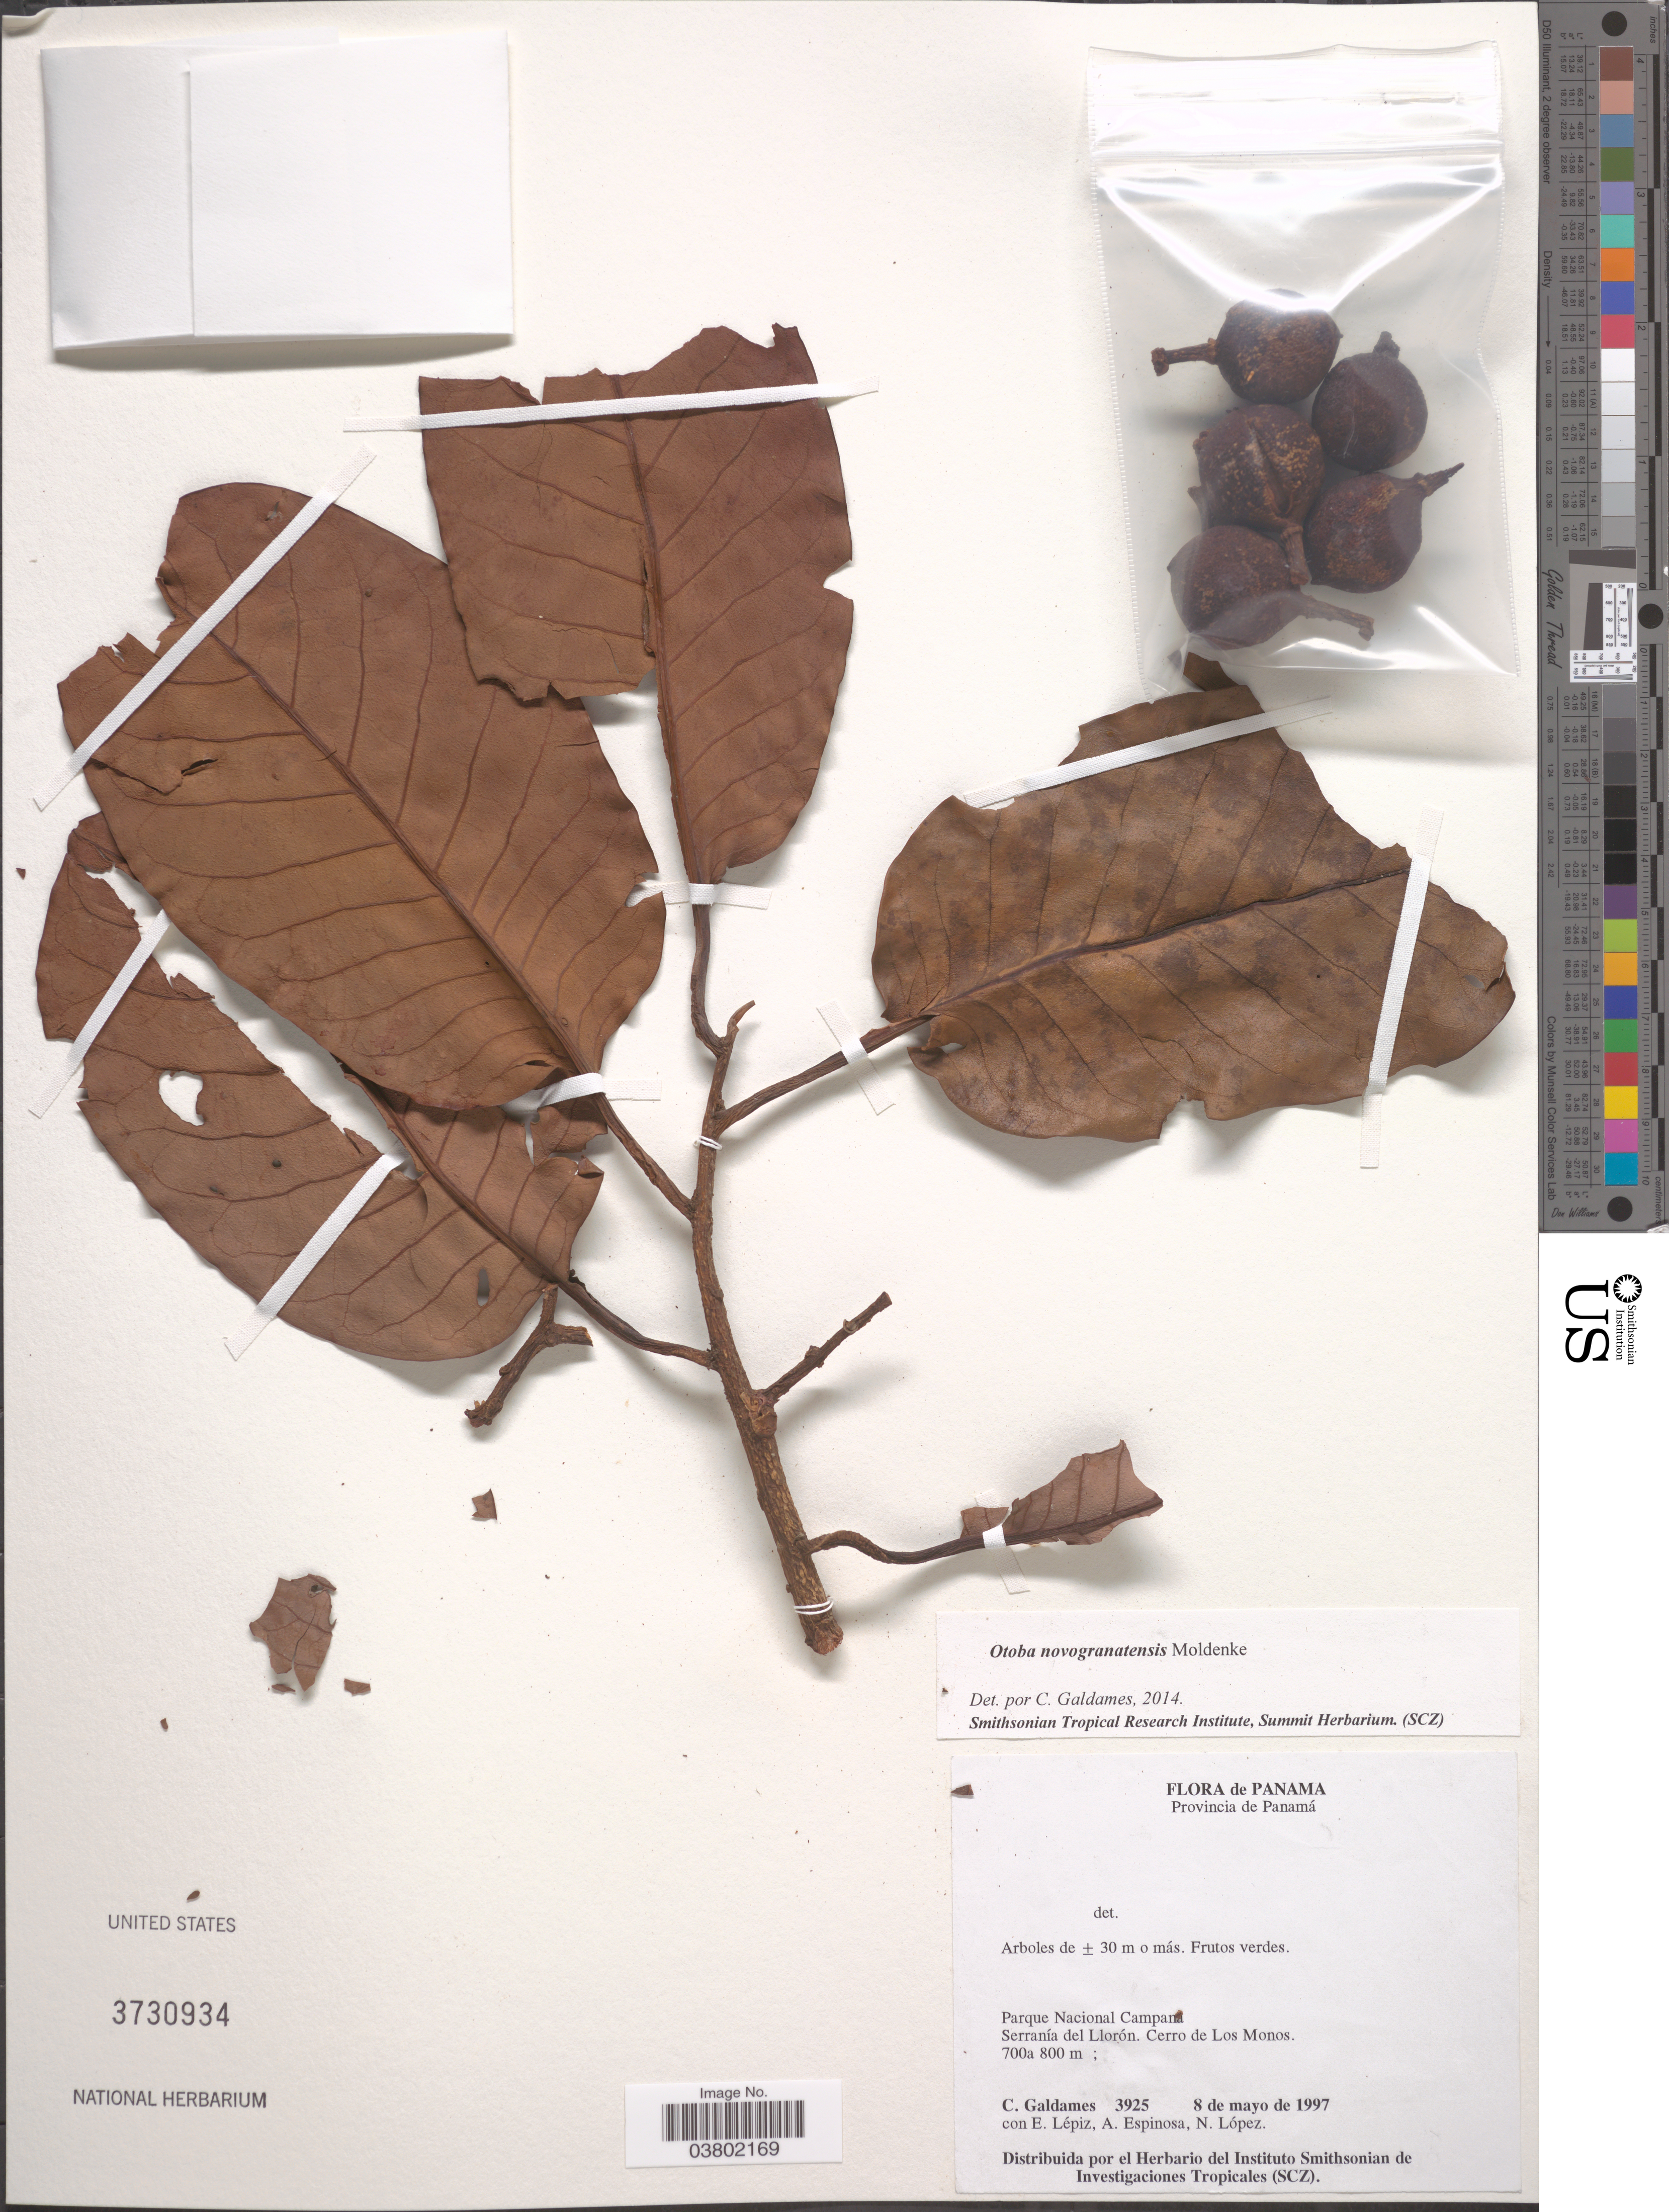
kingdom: Plantae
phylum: Tracheophyta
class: Magnoliopsida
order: Magnoliales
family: Myristicaceae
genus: Otoba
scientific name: Otoba novogranatensis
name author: Moldenke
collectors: C. Galdames, E. Lépiz, A. Espinosa & N. Lopez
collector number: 3925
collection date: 1997-05-08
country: Panama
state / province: Panamá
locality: Parque Nacional Campana, Serranía de Llorón. Cerro de Los Monos.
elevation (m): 700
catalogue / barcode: US 3730934